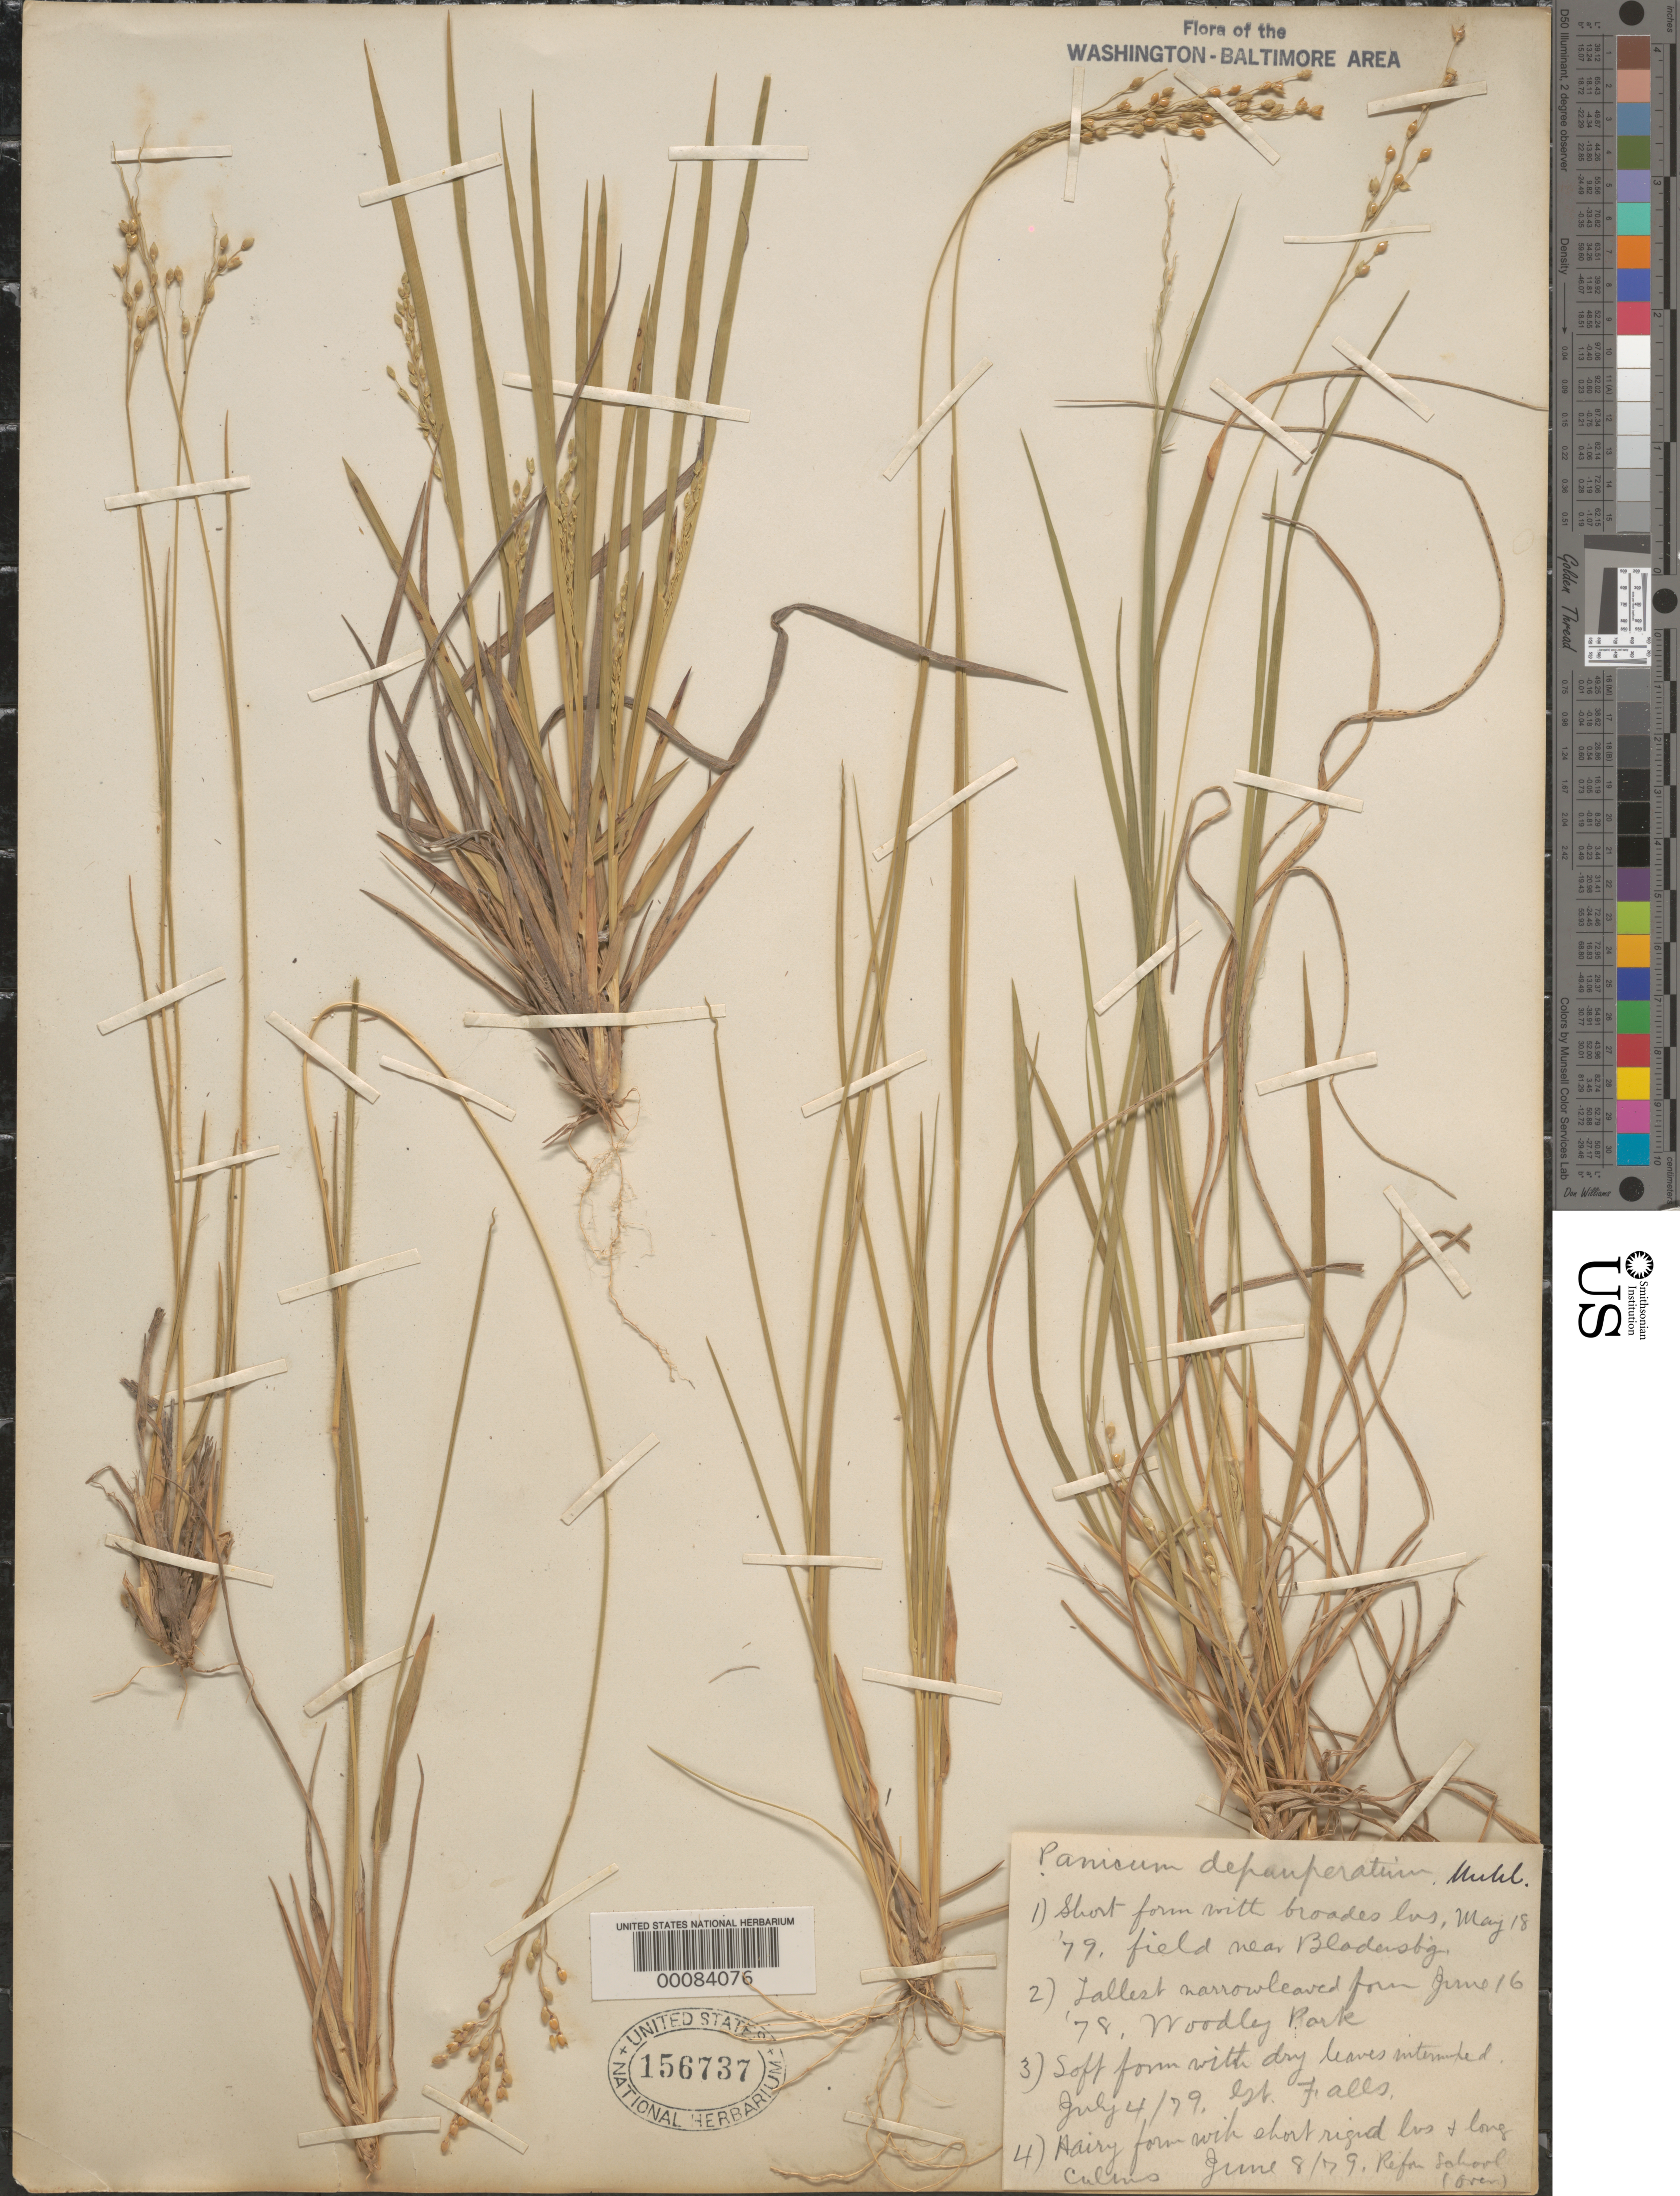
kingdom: Plantae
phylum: Tracheophyta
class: Liliopsida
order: Poales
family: Poaceae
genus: Dichanthelium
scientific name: Dichanthelium depauperatum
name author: (Muhl.) Gould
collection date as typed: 18 May 1879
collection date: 1879-05-18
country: United States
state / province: Maryland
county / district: Prince George's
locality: Near Bladensburg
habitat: Field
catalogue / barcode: US 156737